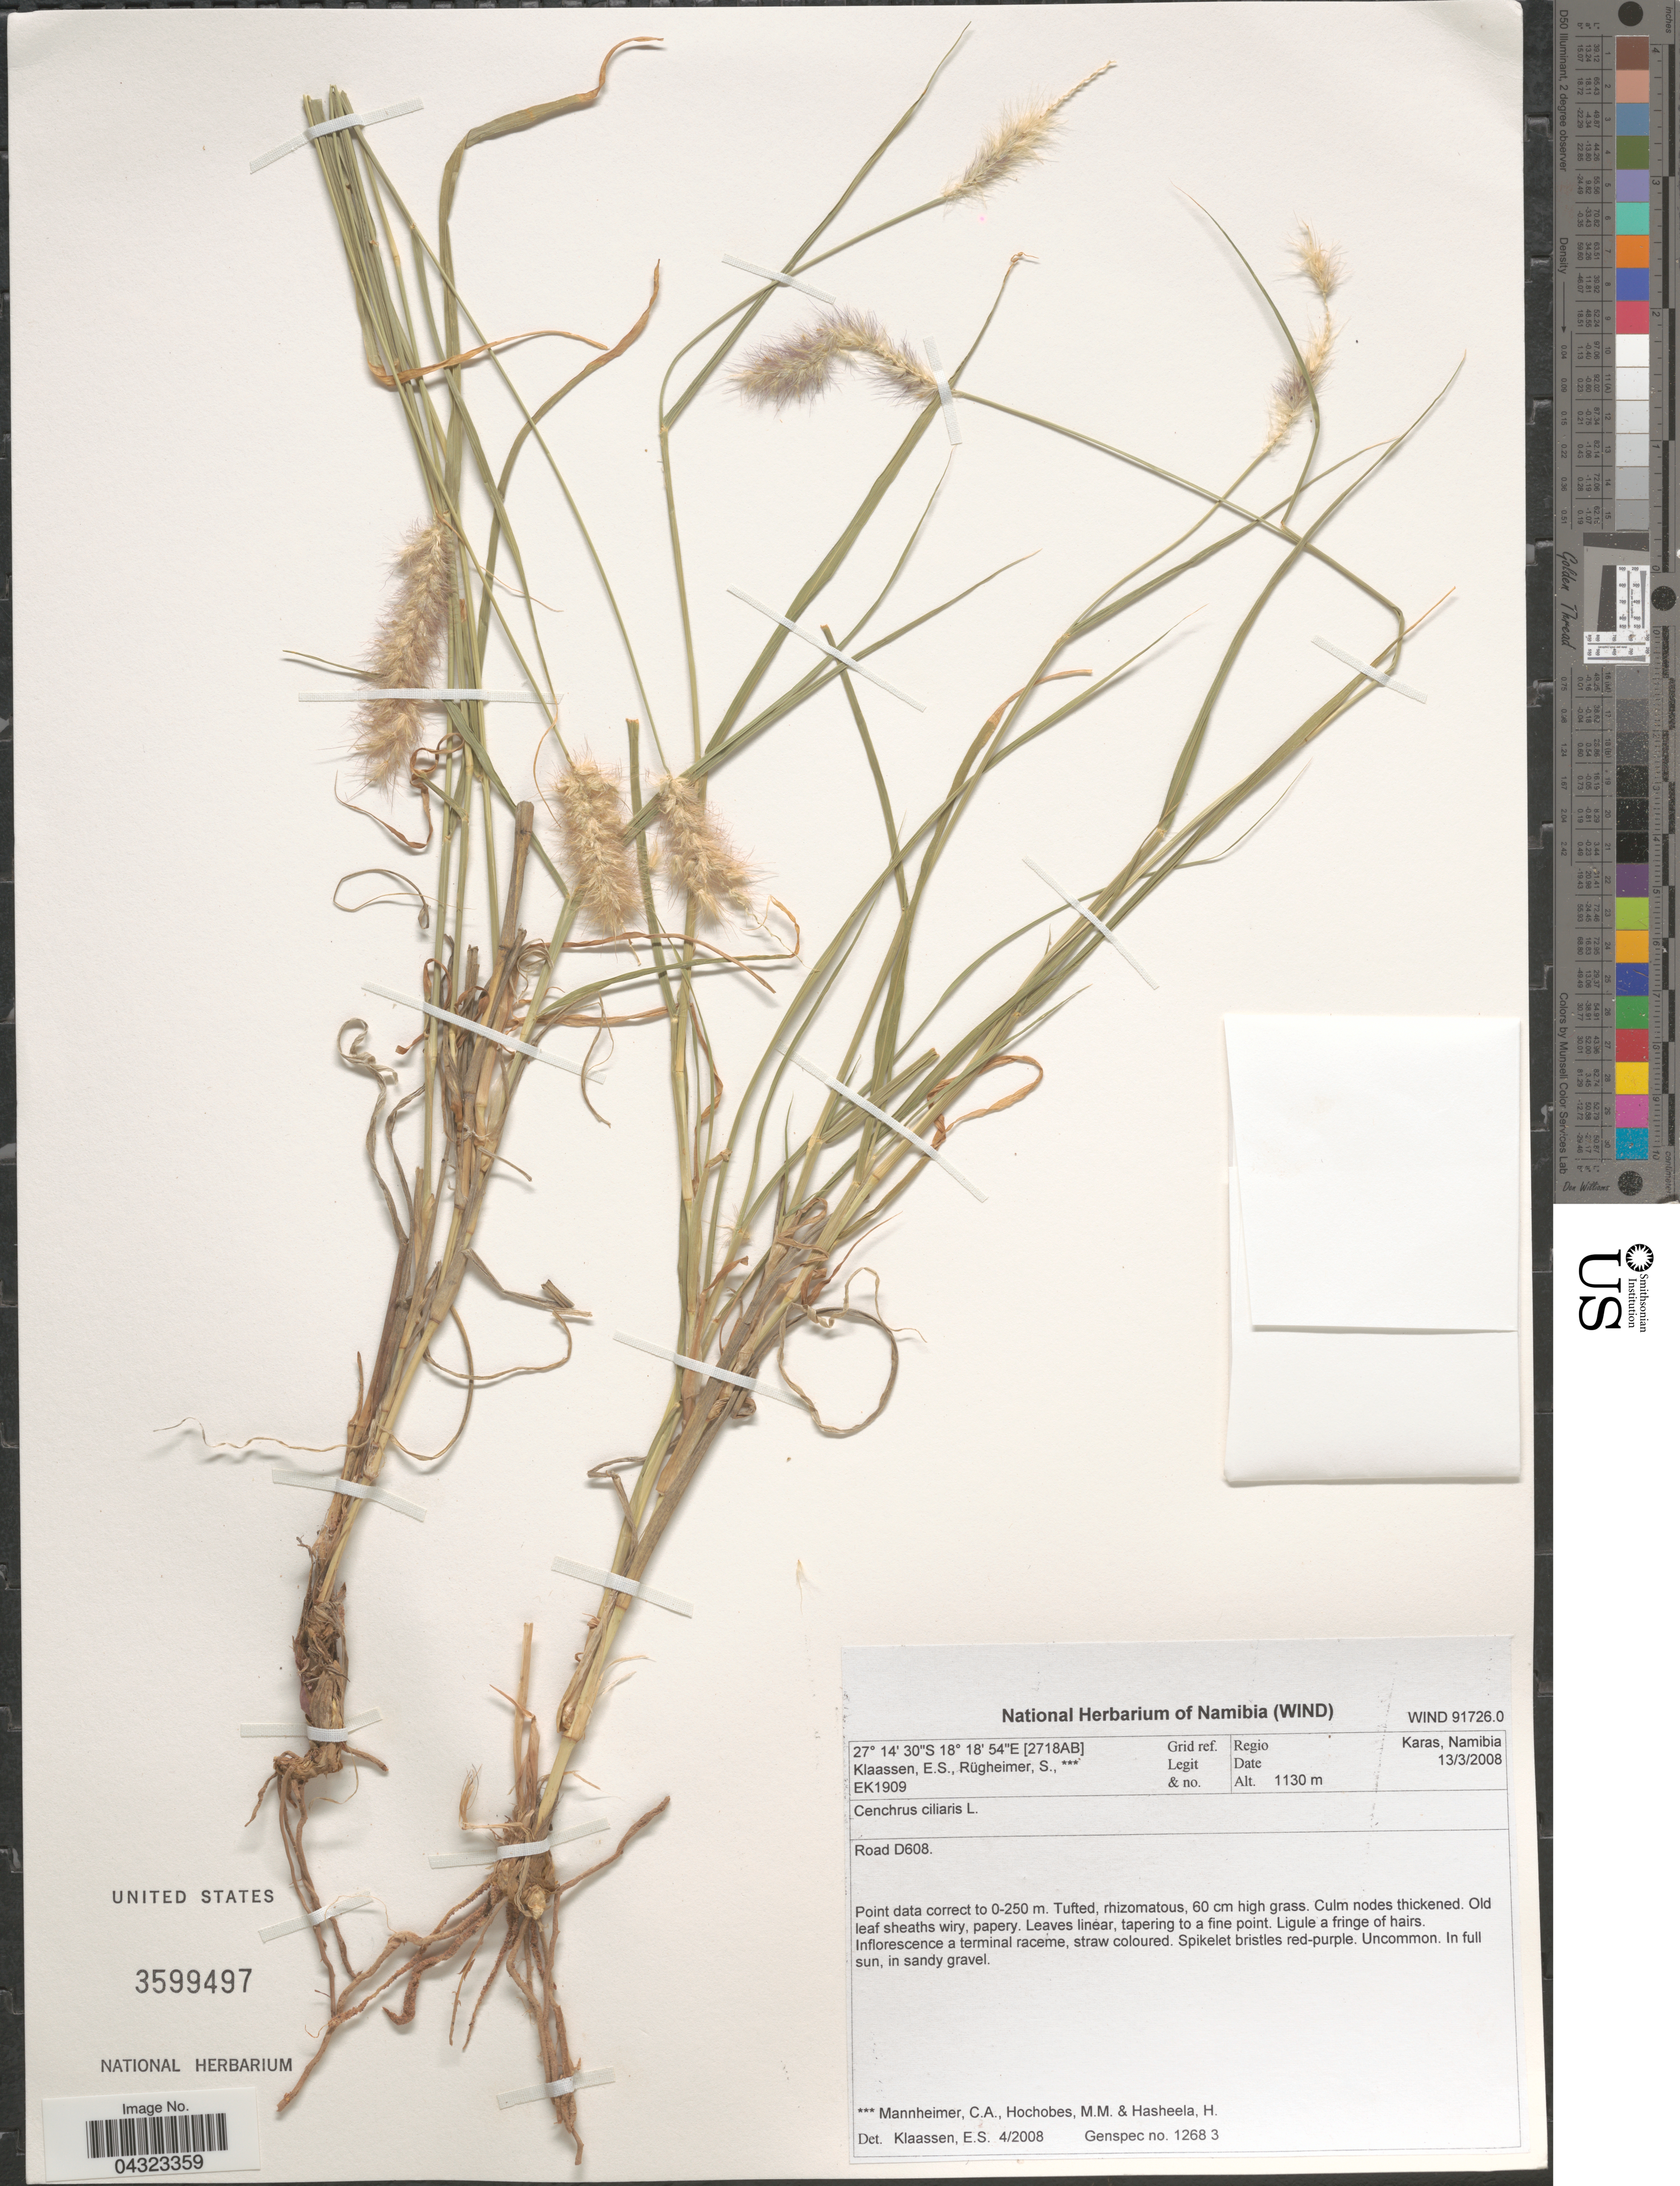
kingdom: Plantae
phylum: Tracheophyta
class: Liliopsida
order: Poales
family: Poaceae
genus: Cenchrus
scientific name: Cenchrus ciliaris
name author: L.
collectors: E. S. Klaassen, S. Rugheimer, C. A. Mannheimer, M. Hochobes & H. Hasheela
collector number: EK1909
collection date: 2008-03-13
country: Namibia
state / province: Karas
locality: Grid ref. [2718AB]. Regio Karas, Namibia. Road D608.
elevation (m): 1130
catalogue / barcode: US 3599497